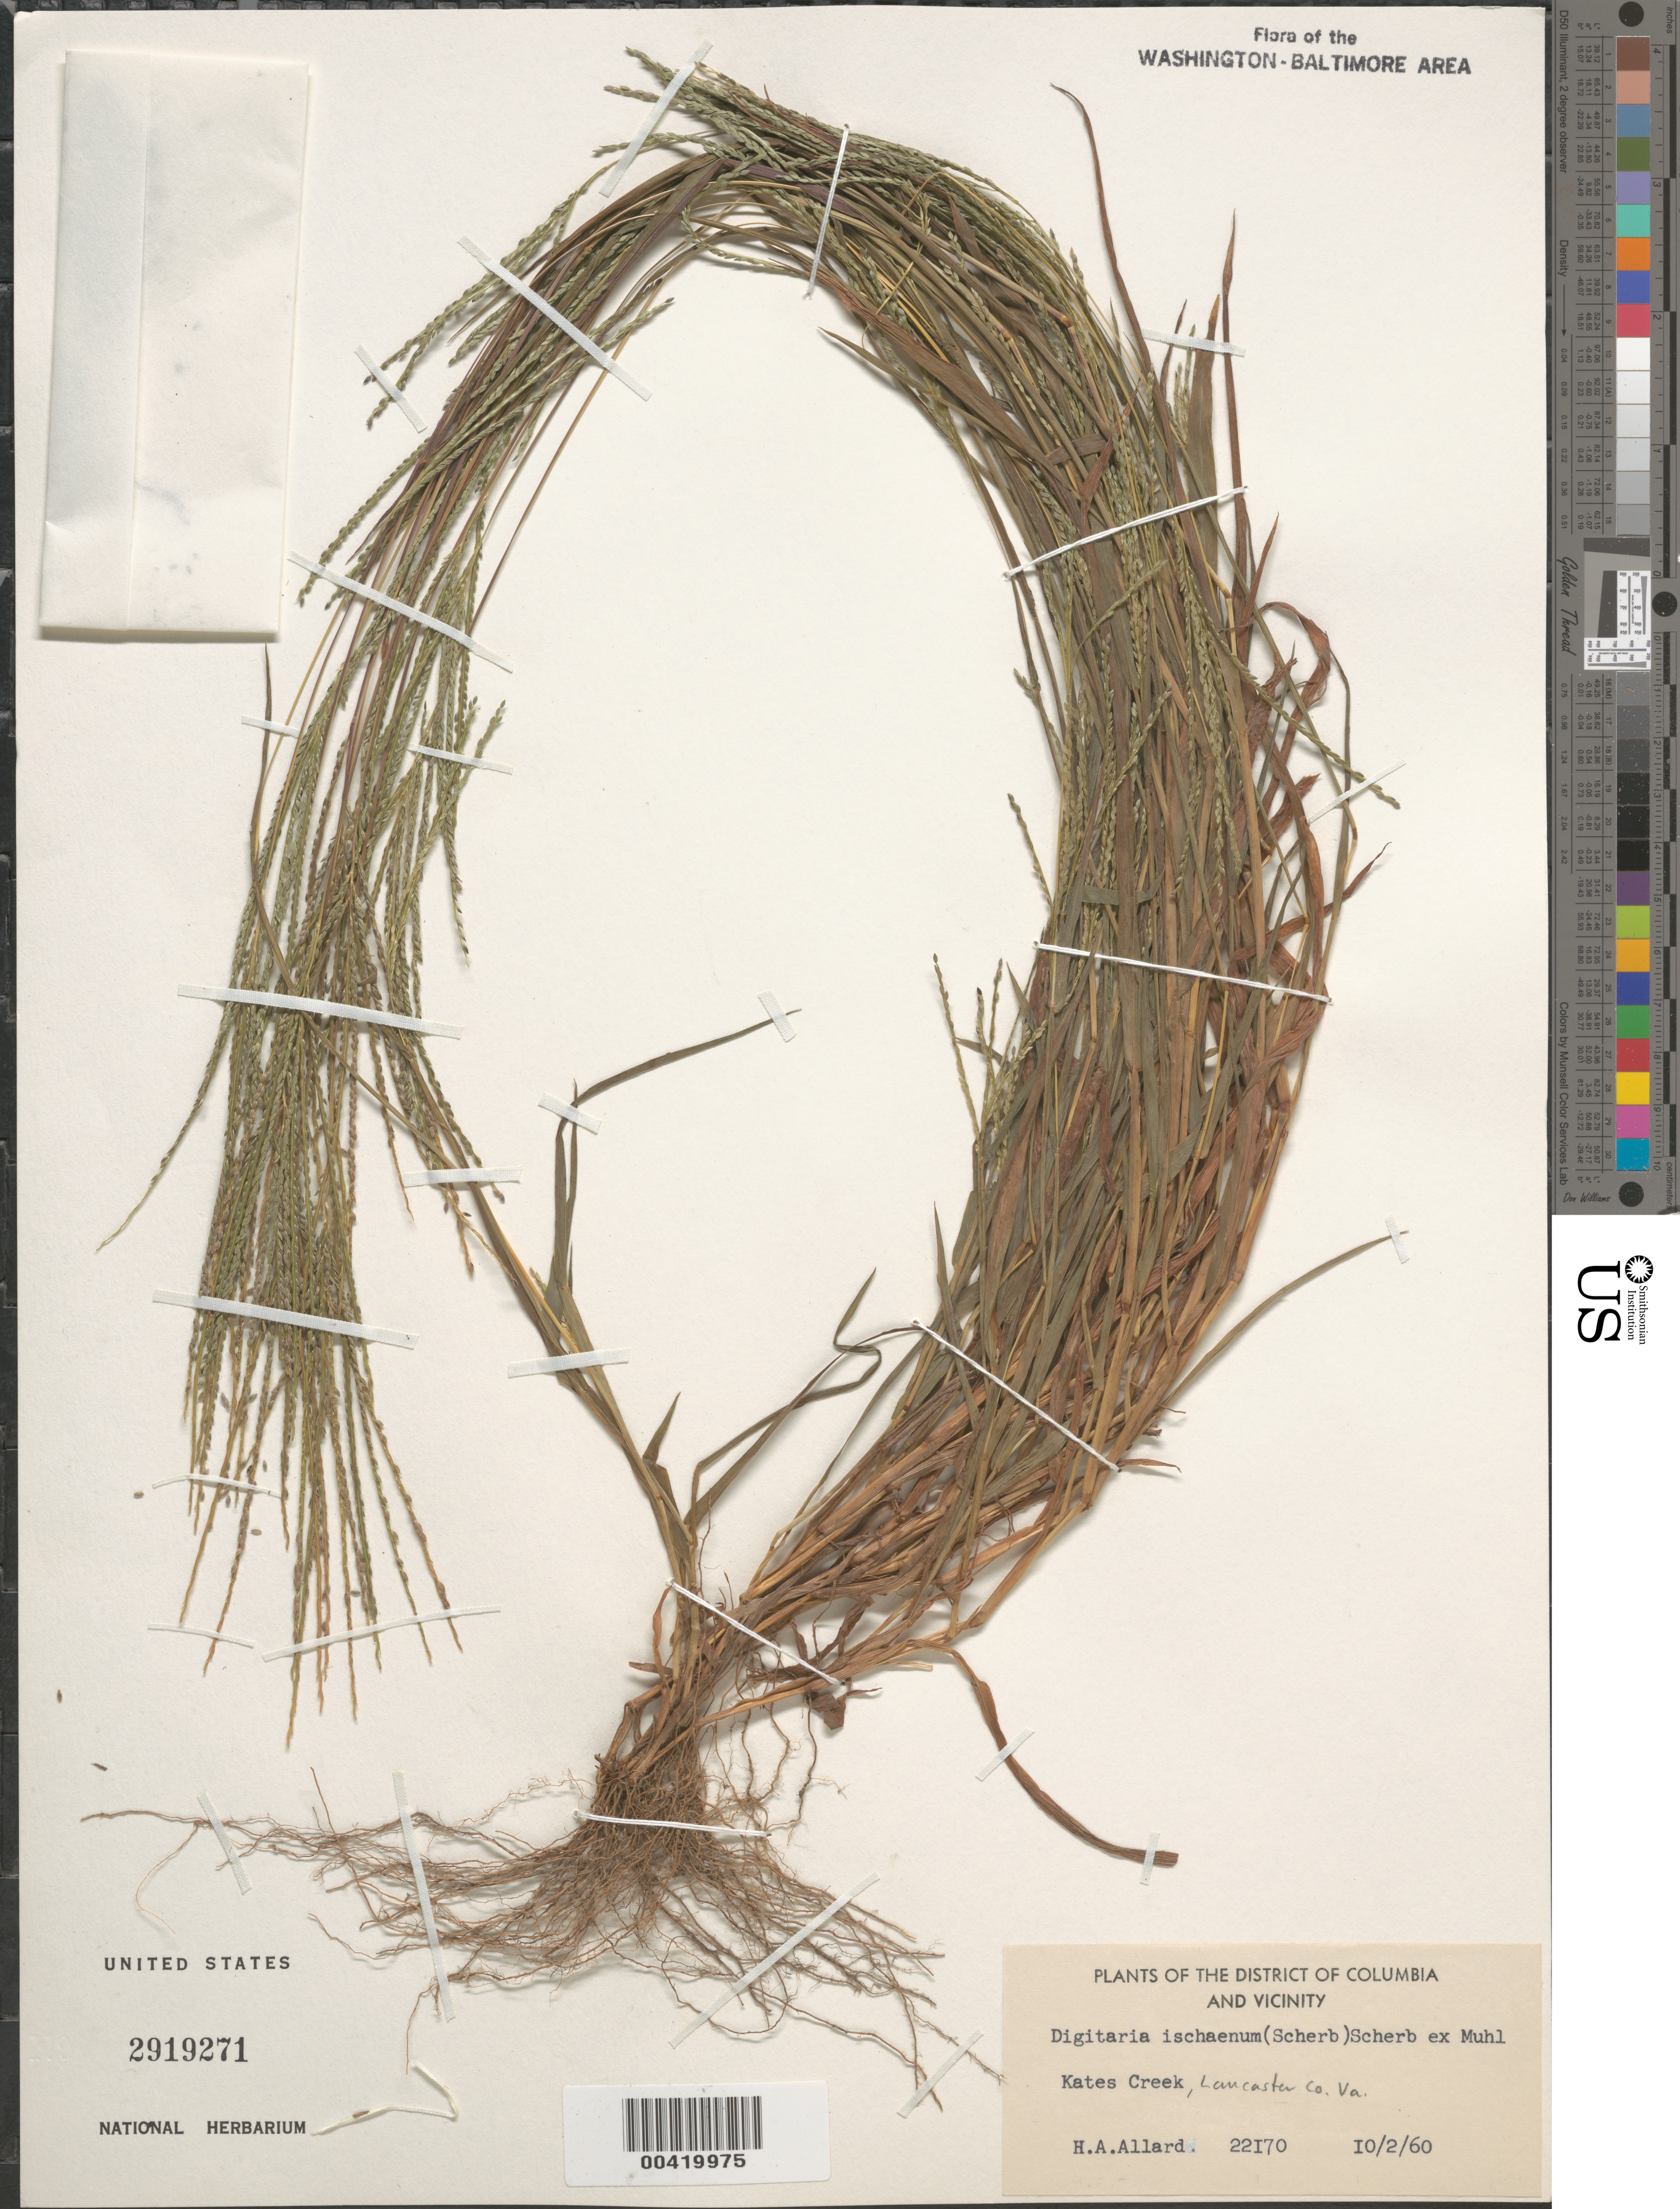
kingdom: Plantae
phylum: Tracheophyta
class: Liliopsida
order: Poales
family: Poaceae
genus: Digitaria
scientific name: Digitaria ischaemum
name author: (Schreber) Schreber ex Muhl.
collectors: H. A. Allard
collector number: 22170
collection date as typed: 02 Oct 1960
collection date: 1960-10-02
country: United States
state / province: Virginia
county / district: Lancaster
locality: Kates Creek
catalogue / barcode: US 2919271